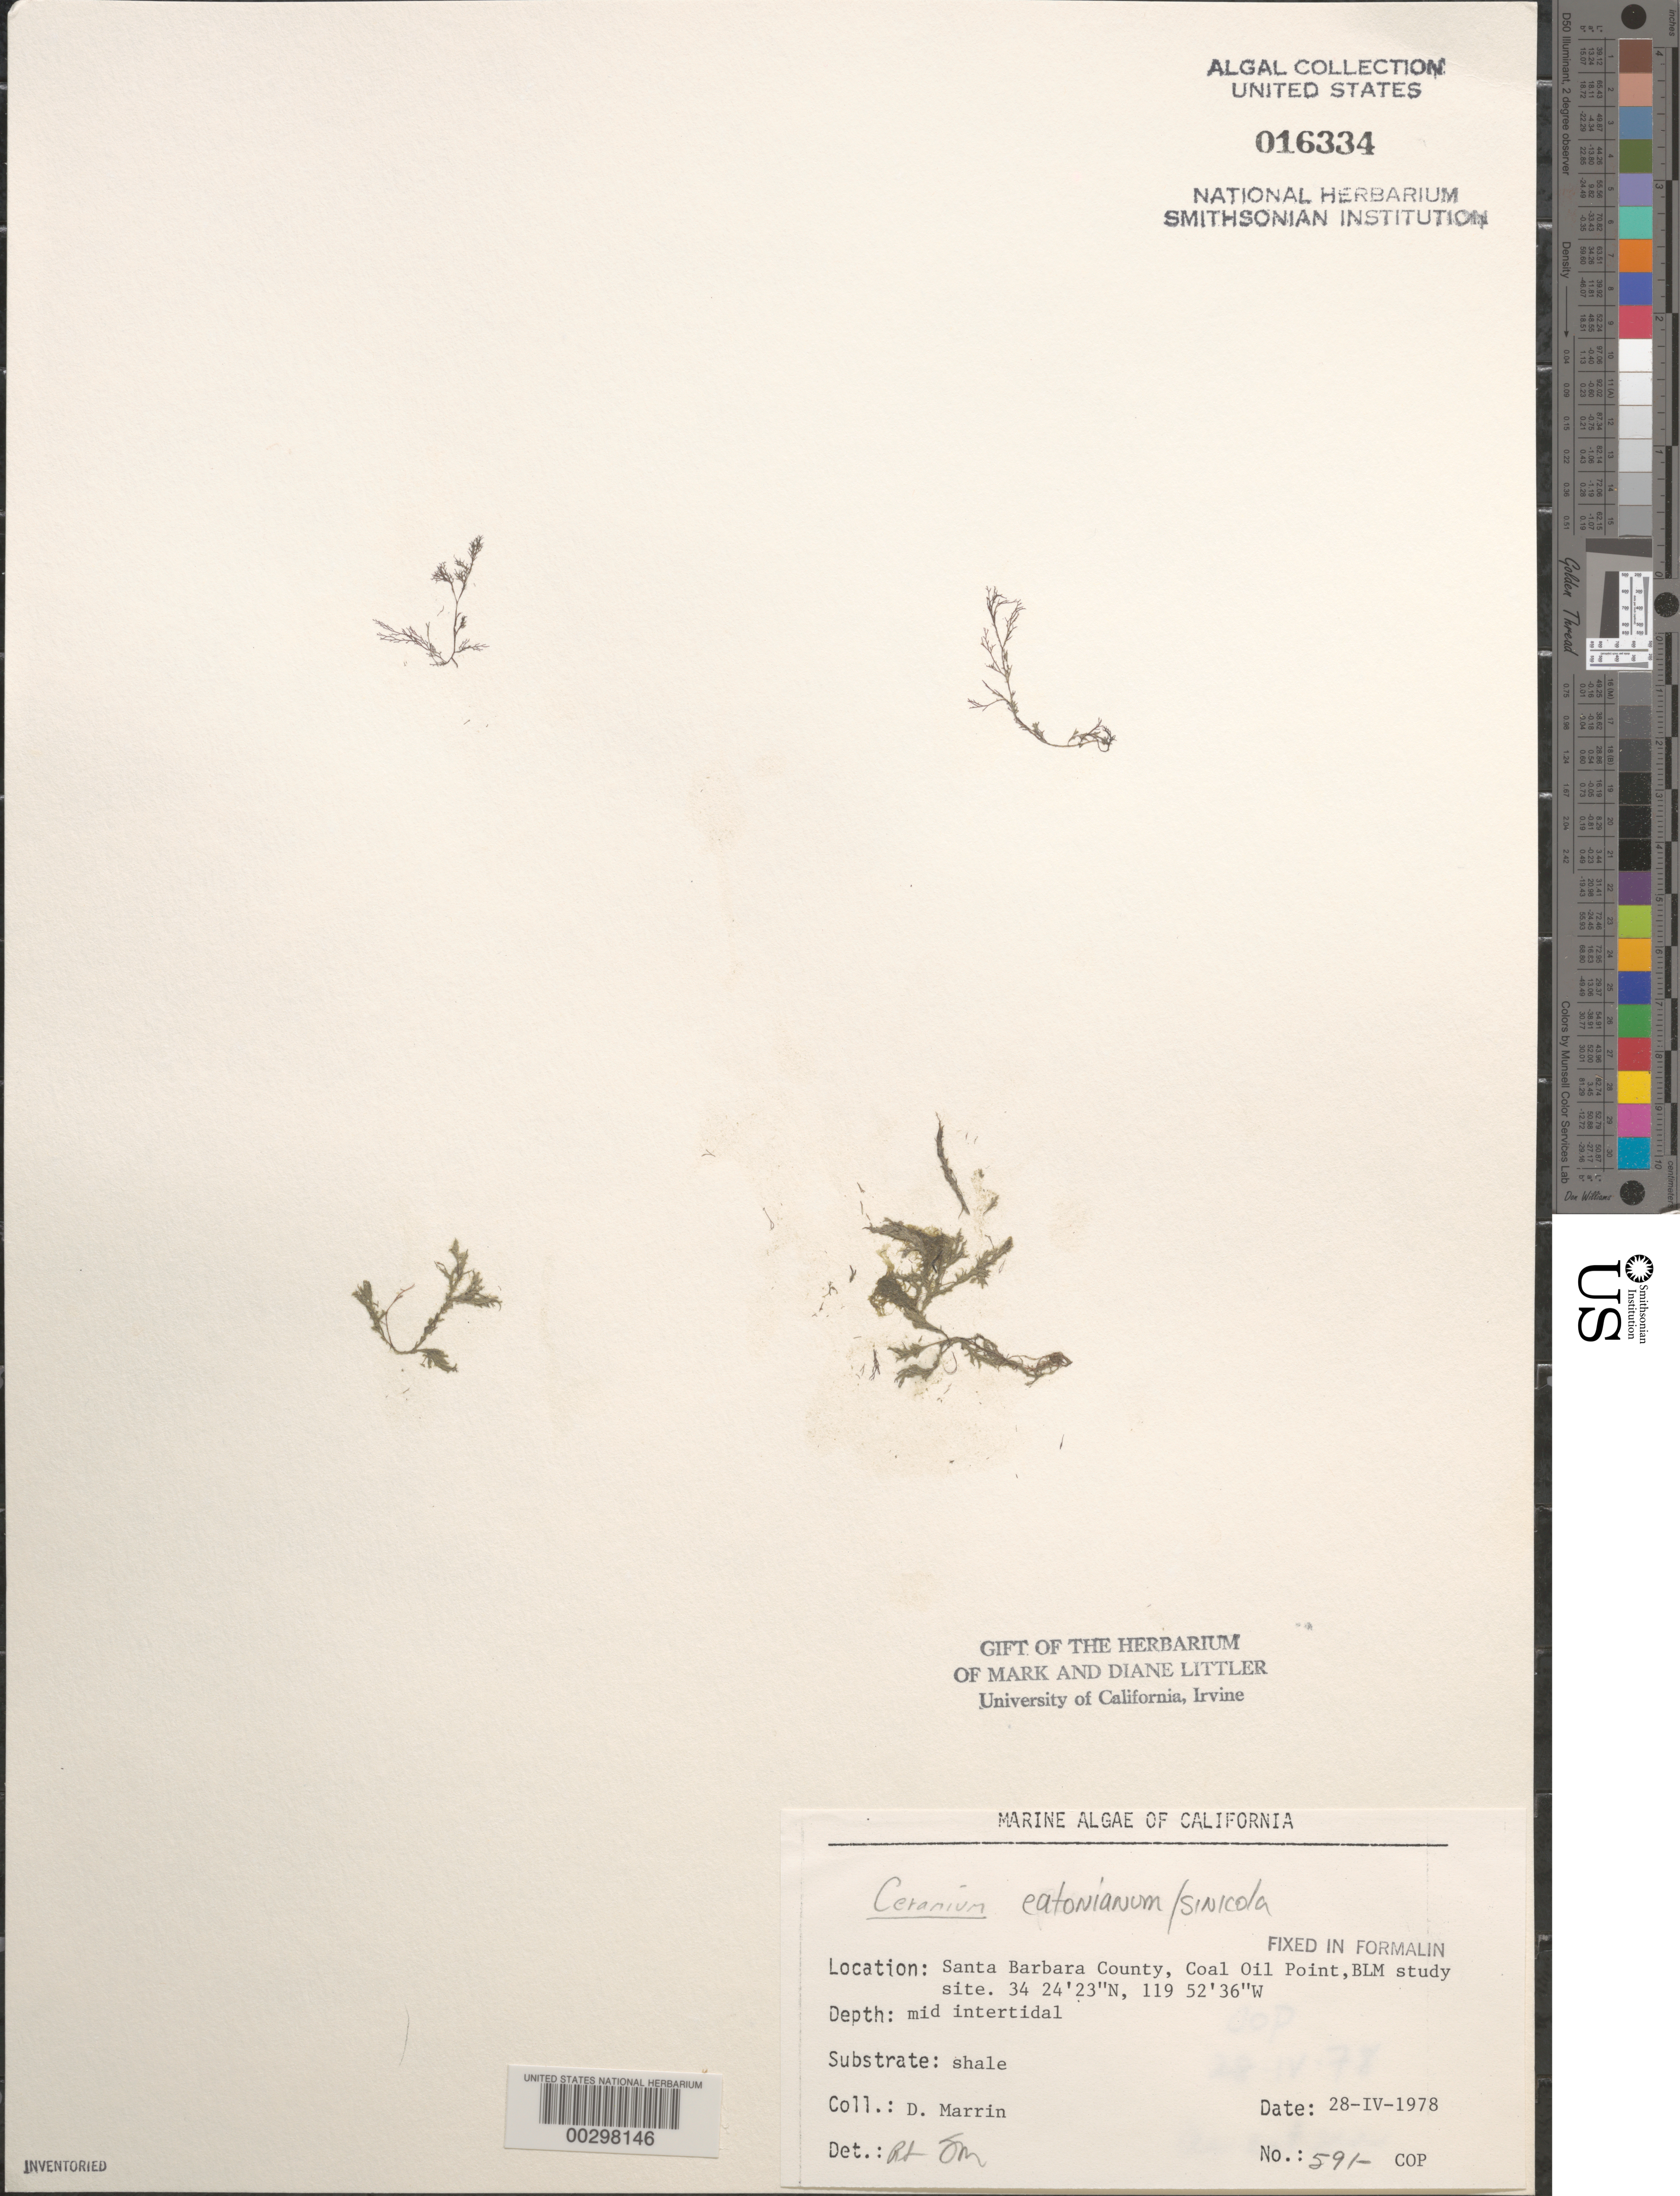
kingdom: Plantae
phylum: Rhodophyta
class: Florideophyceae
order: Ceramiales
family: Ceramiaceae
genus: Corallophila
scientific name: Corallophila eatoniana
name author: (Farl.) T.O. Cho et al.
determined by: Algae name updating Project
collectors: D. Marrin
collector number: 591-cop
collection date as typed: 28 Apr 1978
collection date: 1978-04-28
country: United States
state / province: California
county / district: Santa Barbara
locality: Coal Oil Point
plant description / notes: BLM-SOCALBIGHT Rocky Intertidal Survey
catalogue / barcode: US 16334